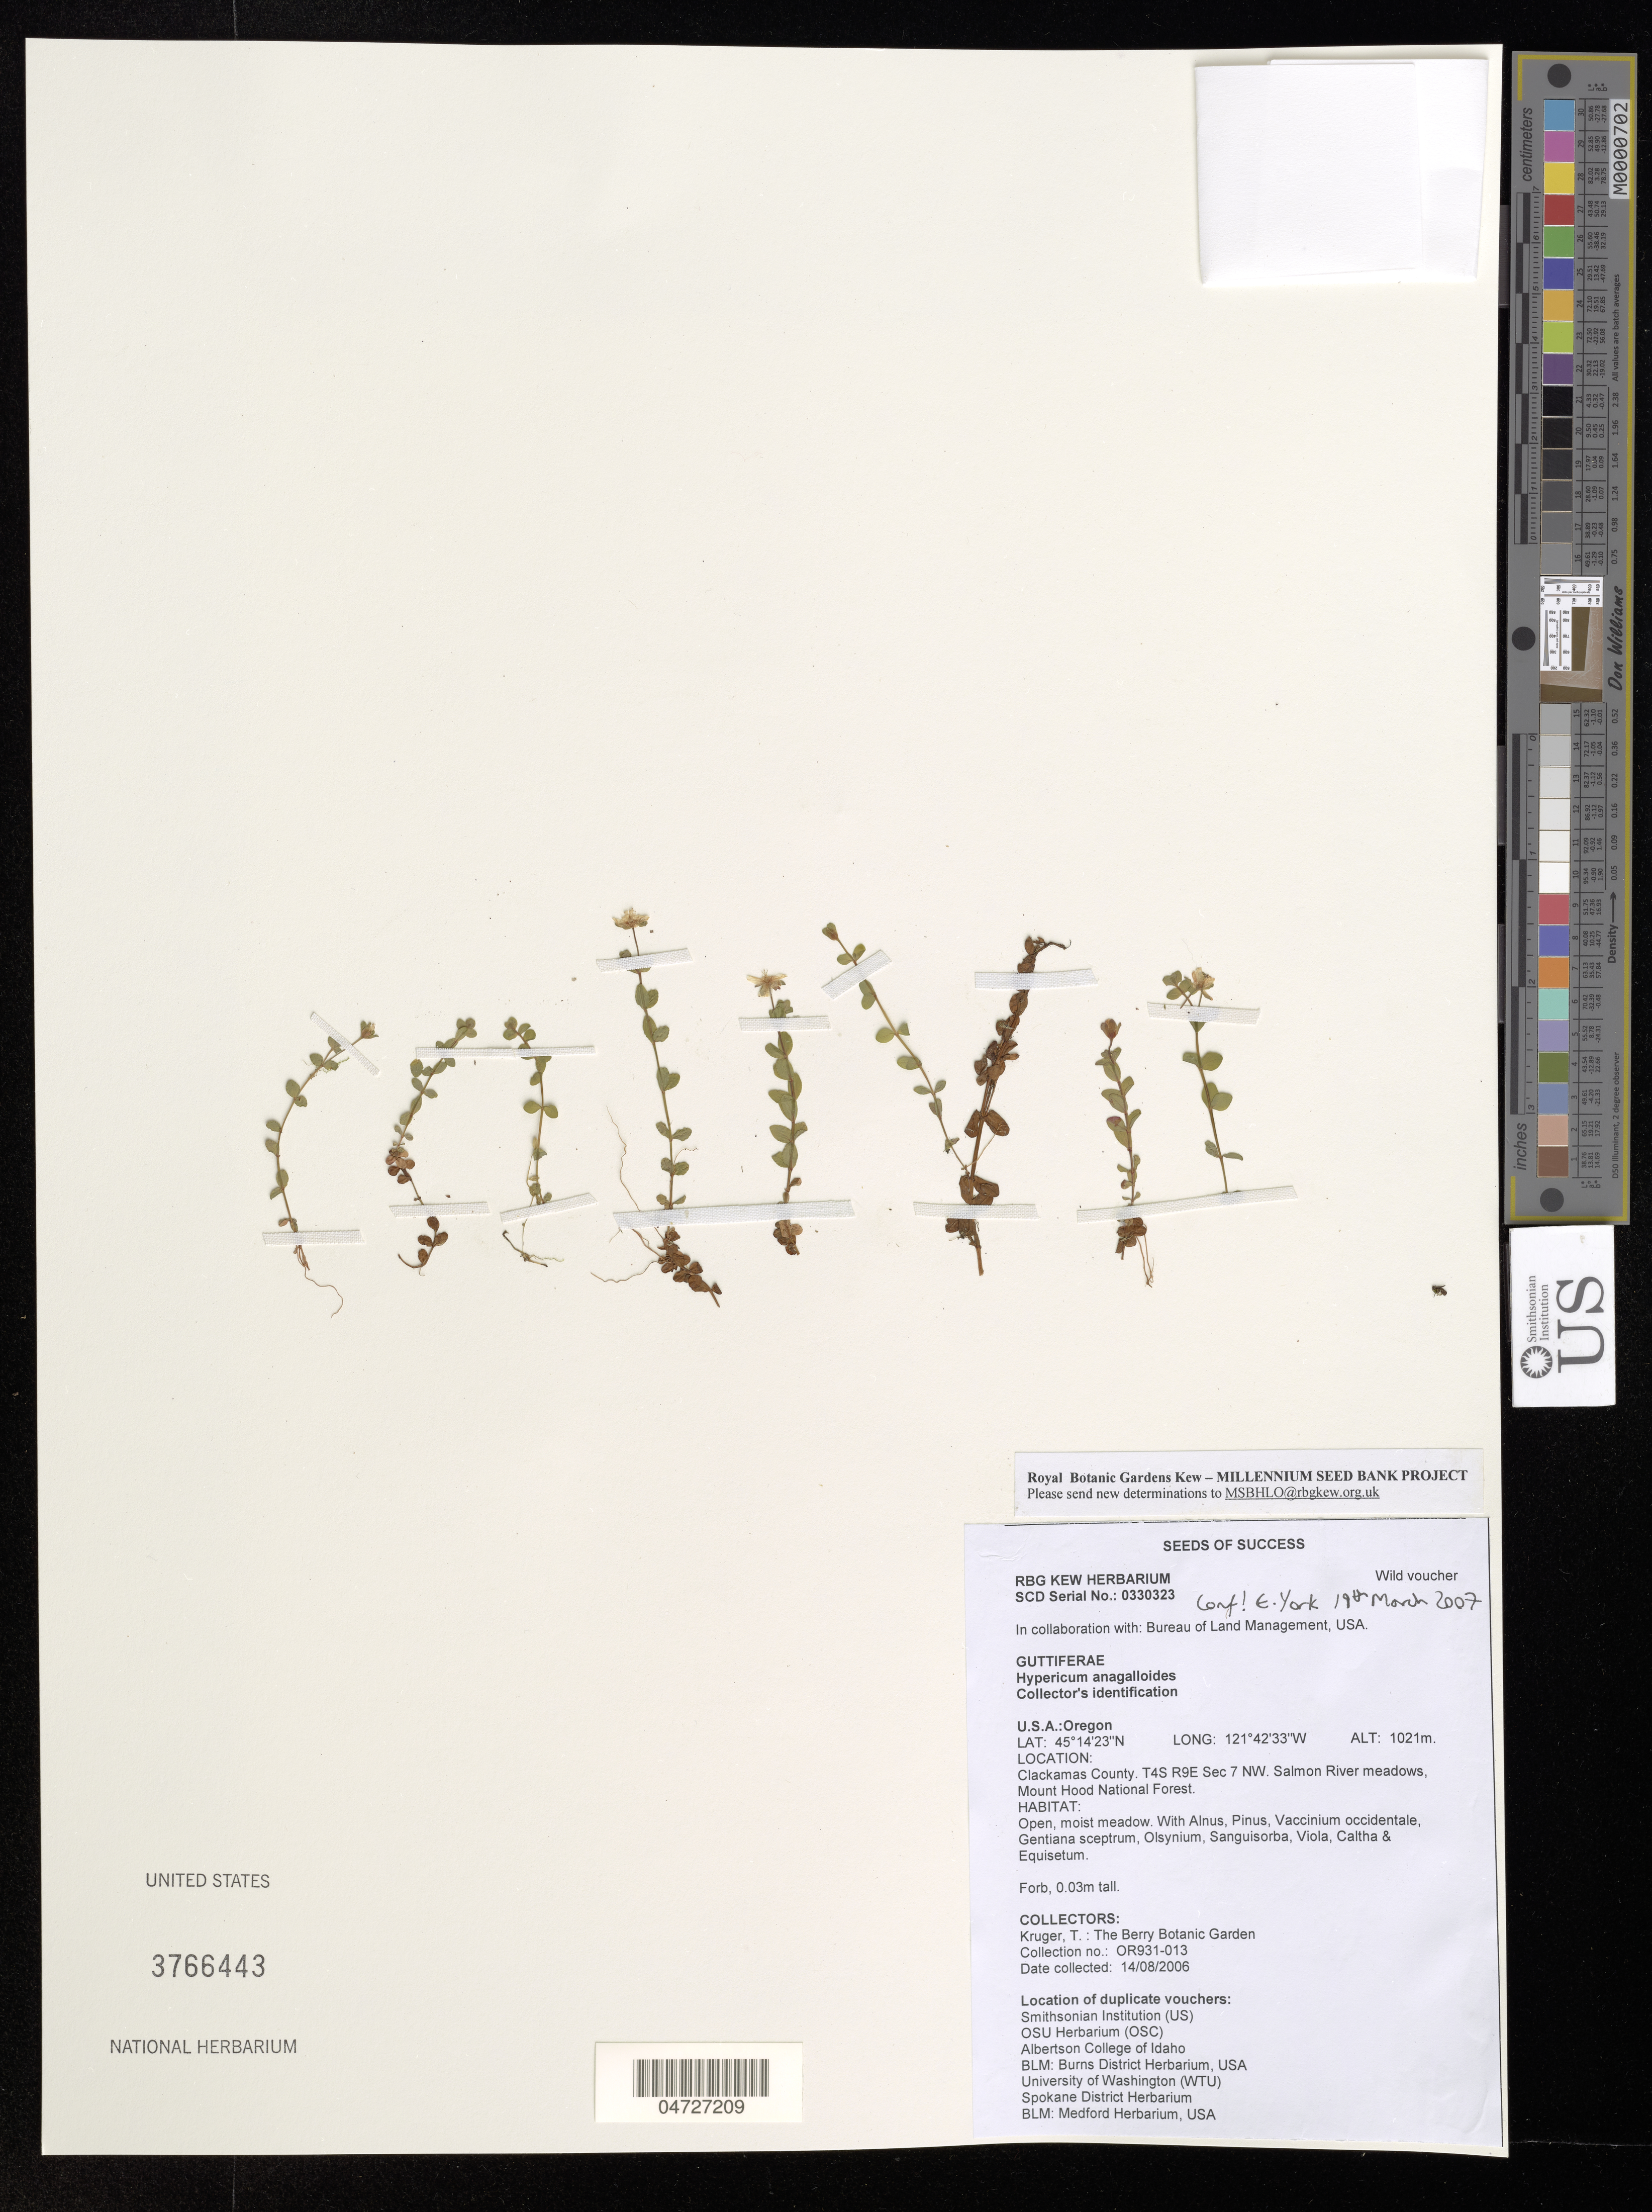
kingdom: Plantae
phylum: Tracheophyta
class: Magnoliopsida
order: Malpighiales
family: Hypericaceae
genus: Hypericum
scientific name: Hypericum anagalloides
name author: Cham. & Schltdl.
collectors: A. M. Kruger R.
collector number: OR931-013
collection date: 2006-08-14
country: United States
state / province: Oregon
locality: Clackamas County. T4S R9E Sec 7 NW. Salmon River meadows, Mount Hood National Forest.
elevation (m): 1021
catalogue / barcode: US 3766443